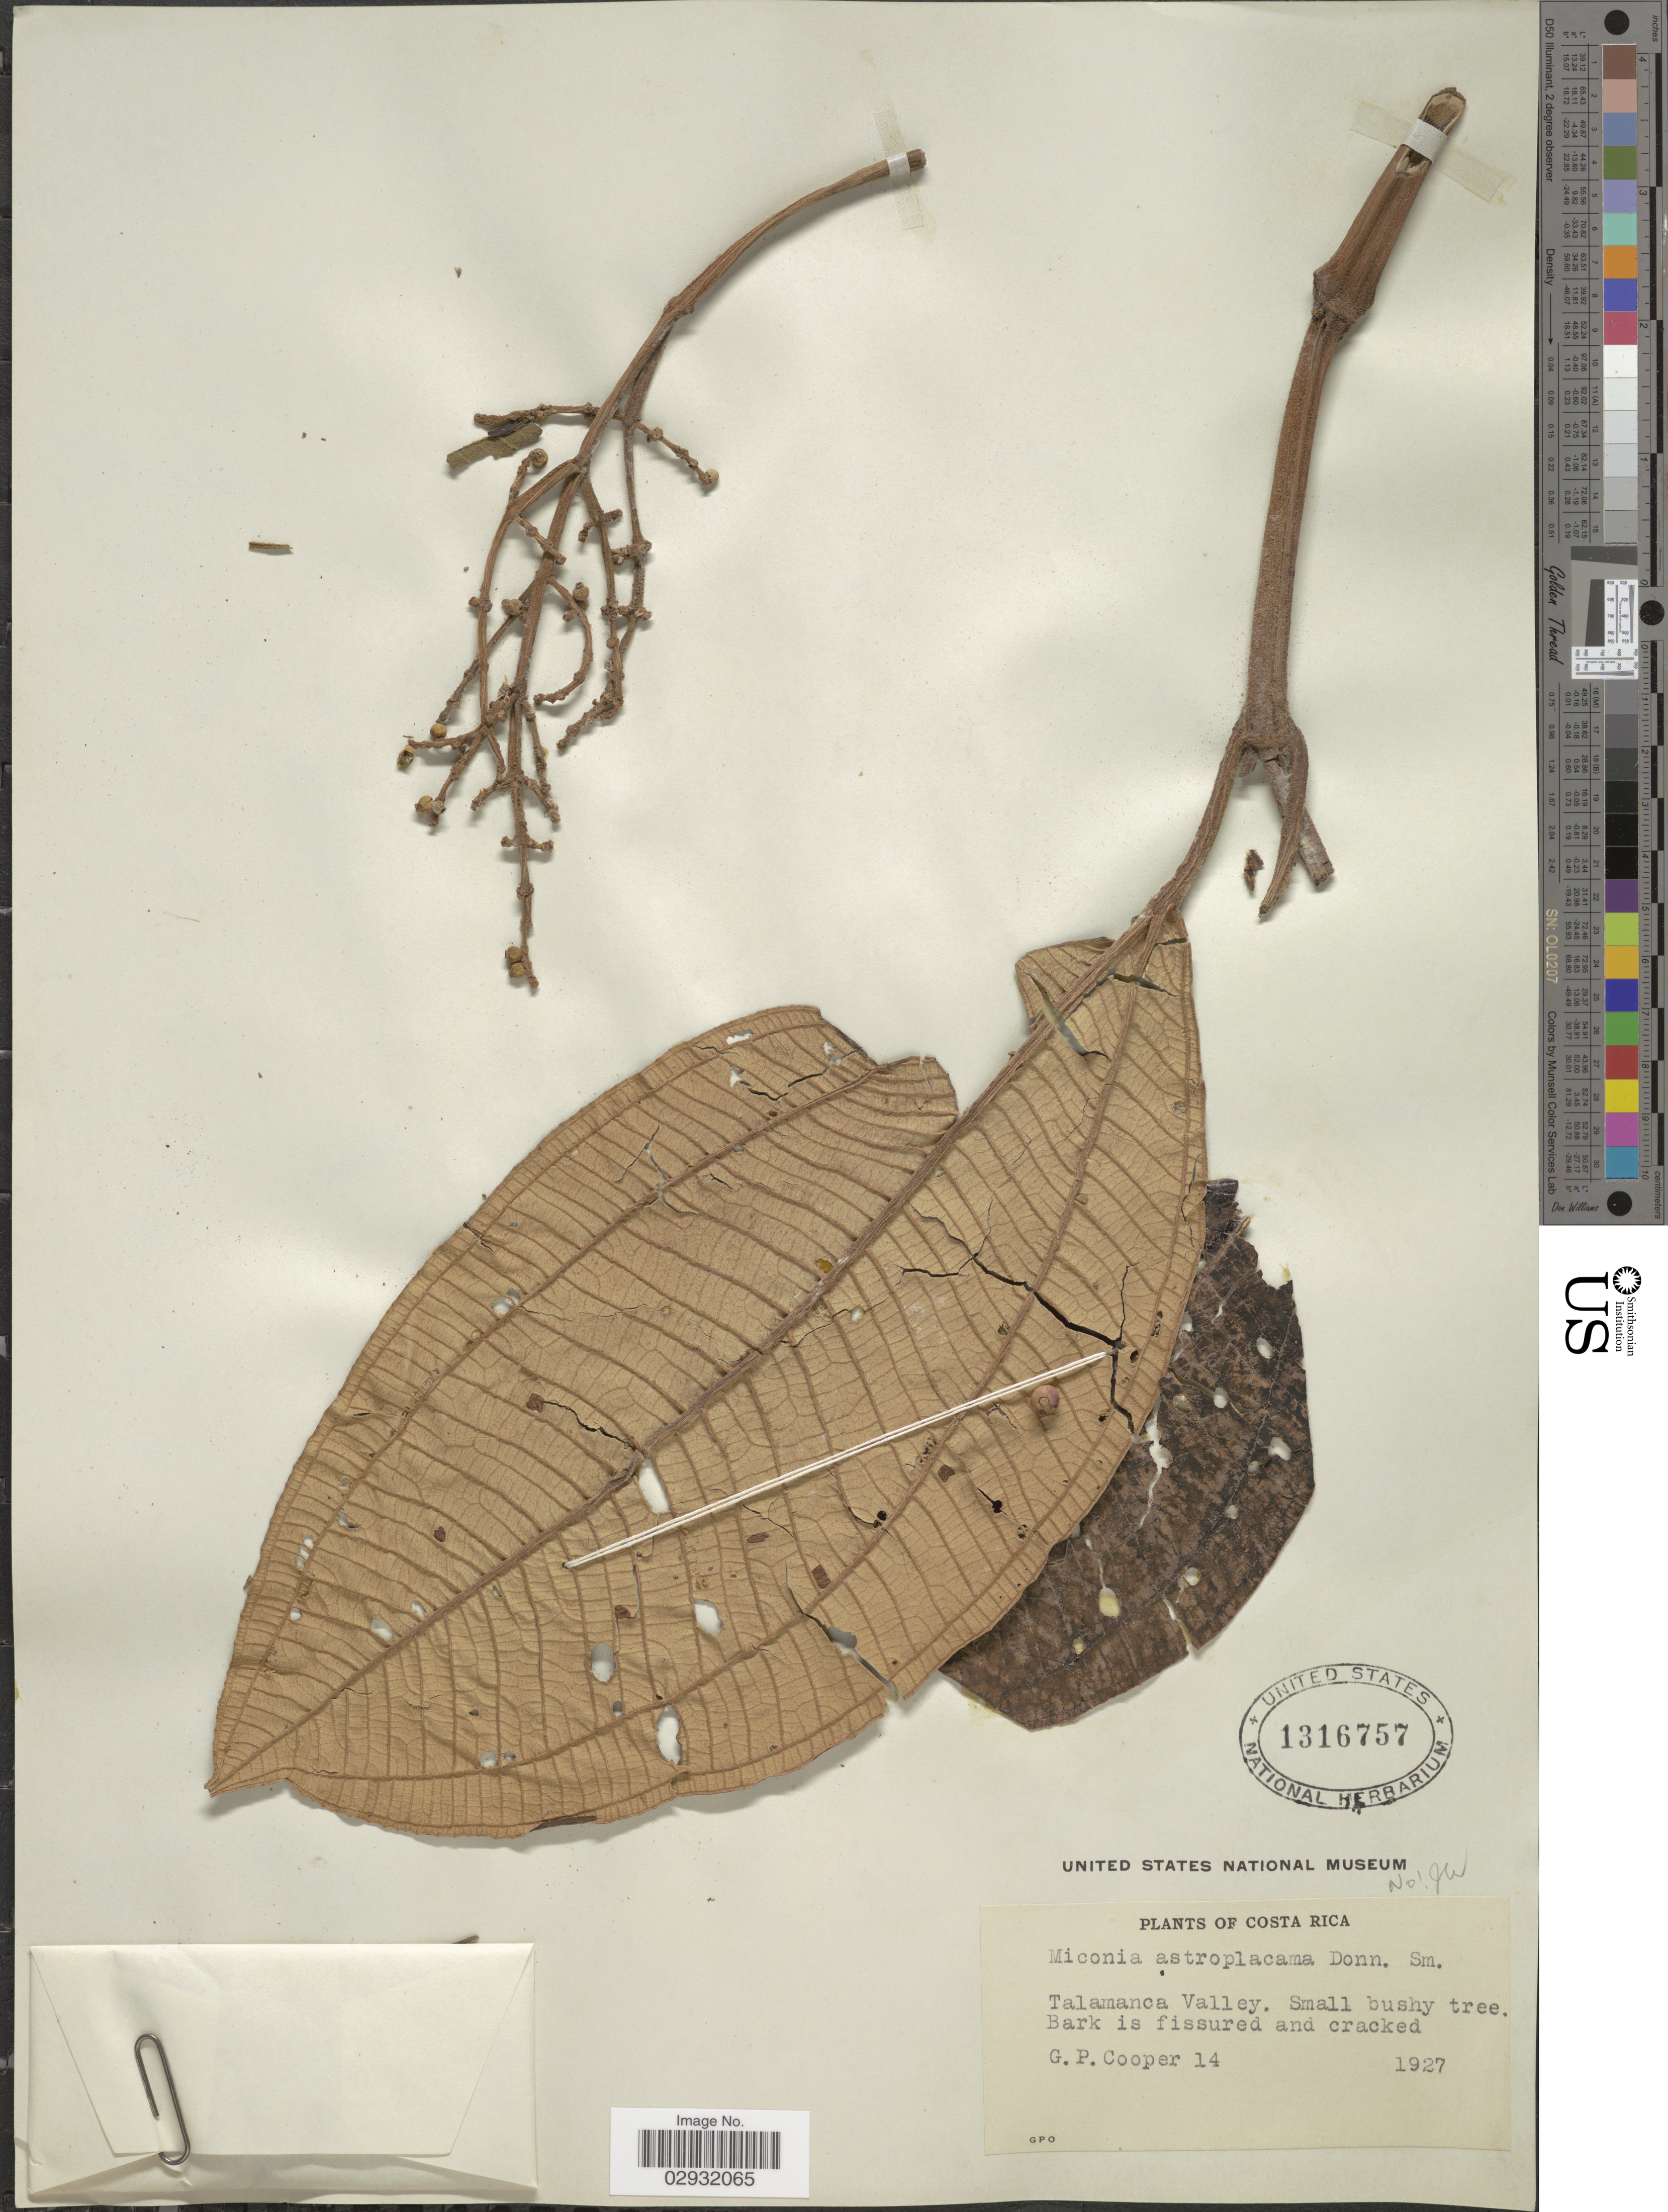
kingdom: Plantae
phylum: Tracheophyta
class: Magnoliopsida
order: Myrtales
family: Melastomataceae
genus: Miconia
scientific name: Miconia astroplocama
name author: Donn. Sm.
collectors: G. Cooper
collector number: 14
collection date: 1927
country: Costa Rica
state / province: Limón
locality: Talamanca Valley.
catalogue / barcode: US 1316757